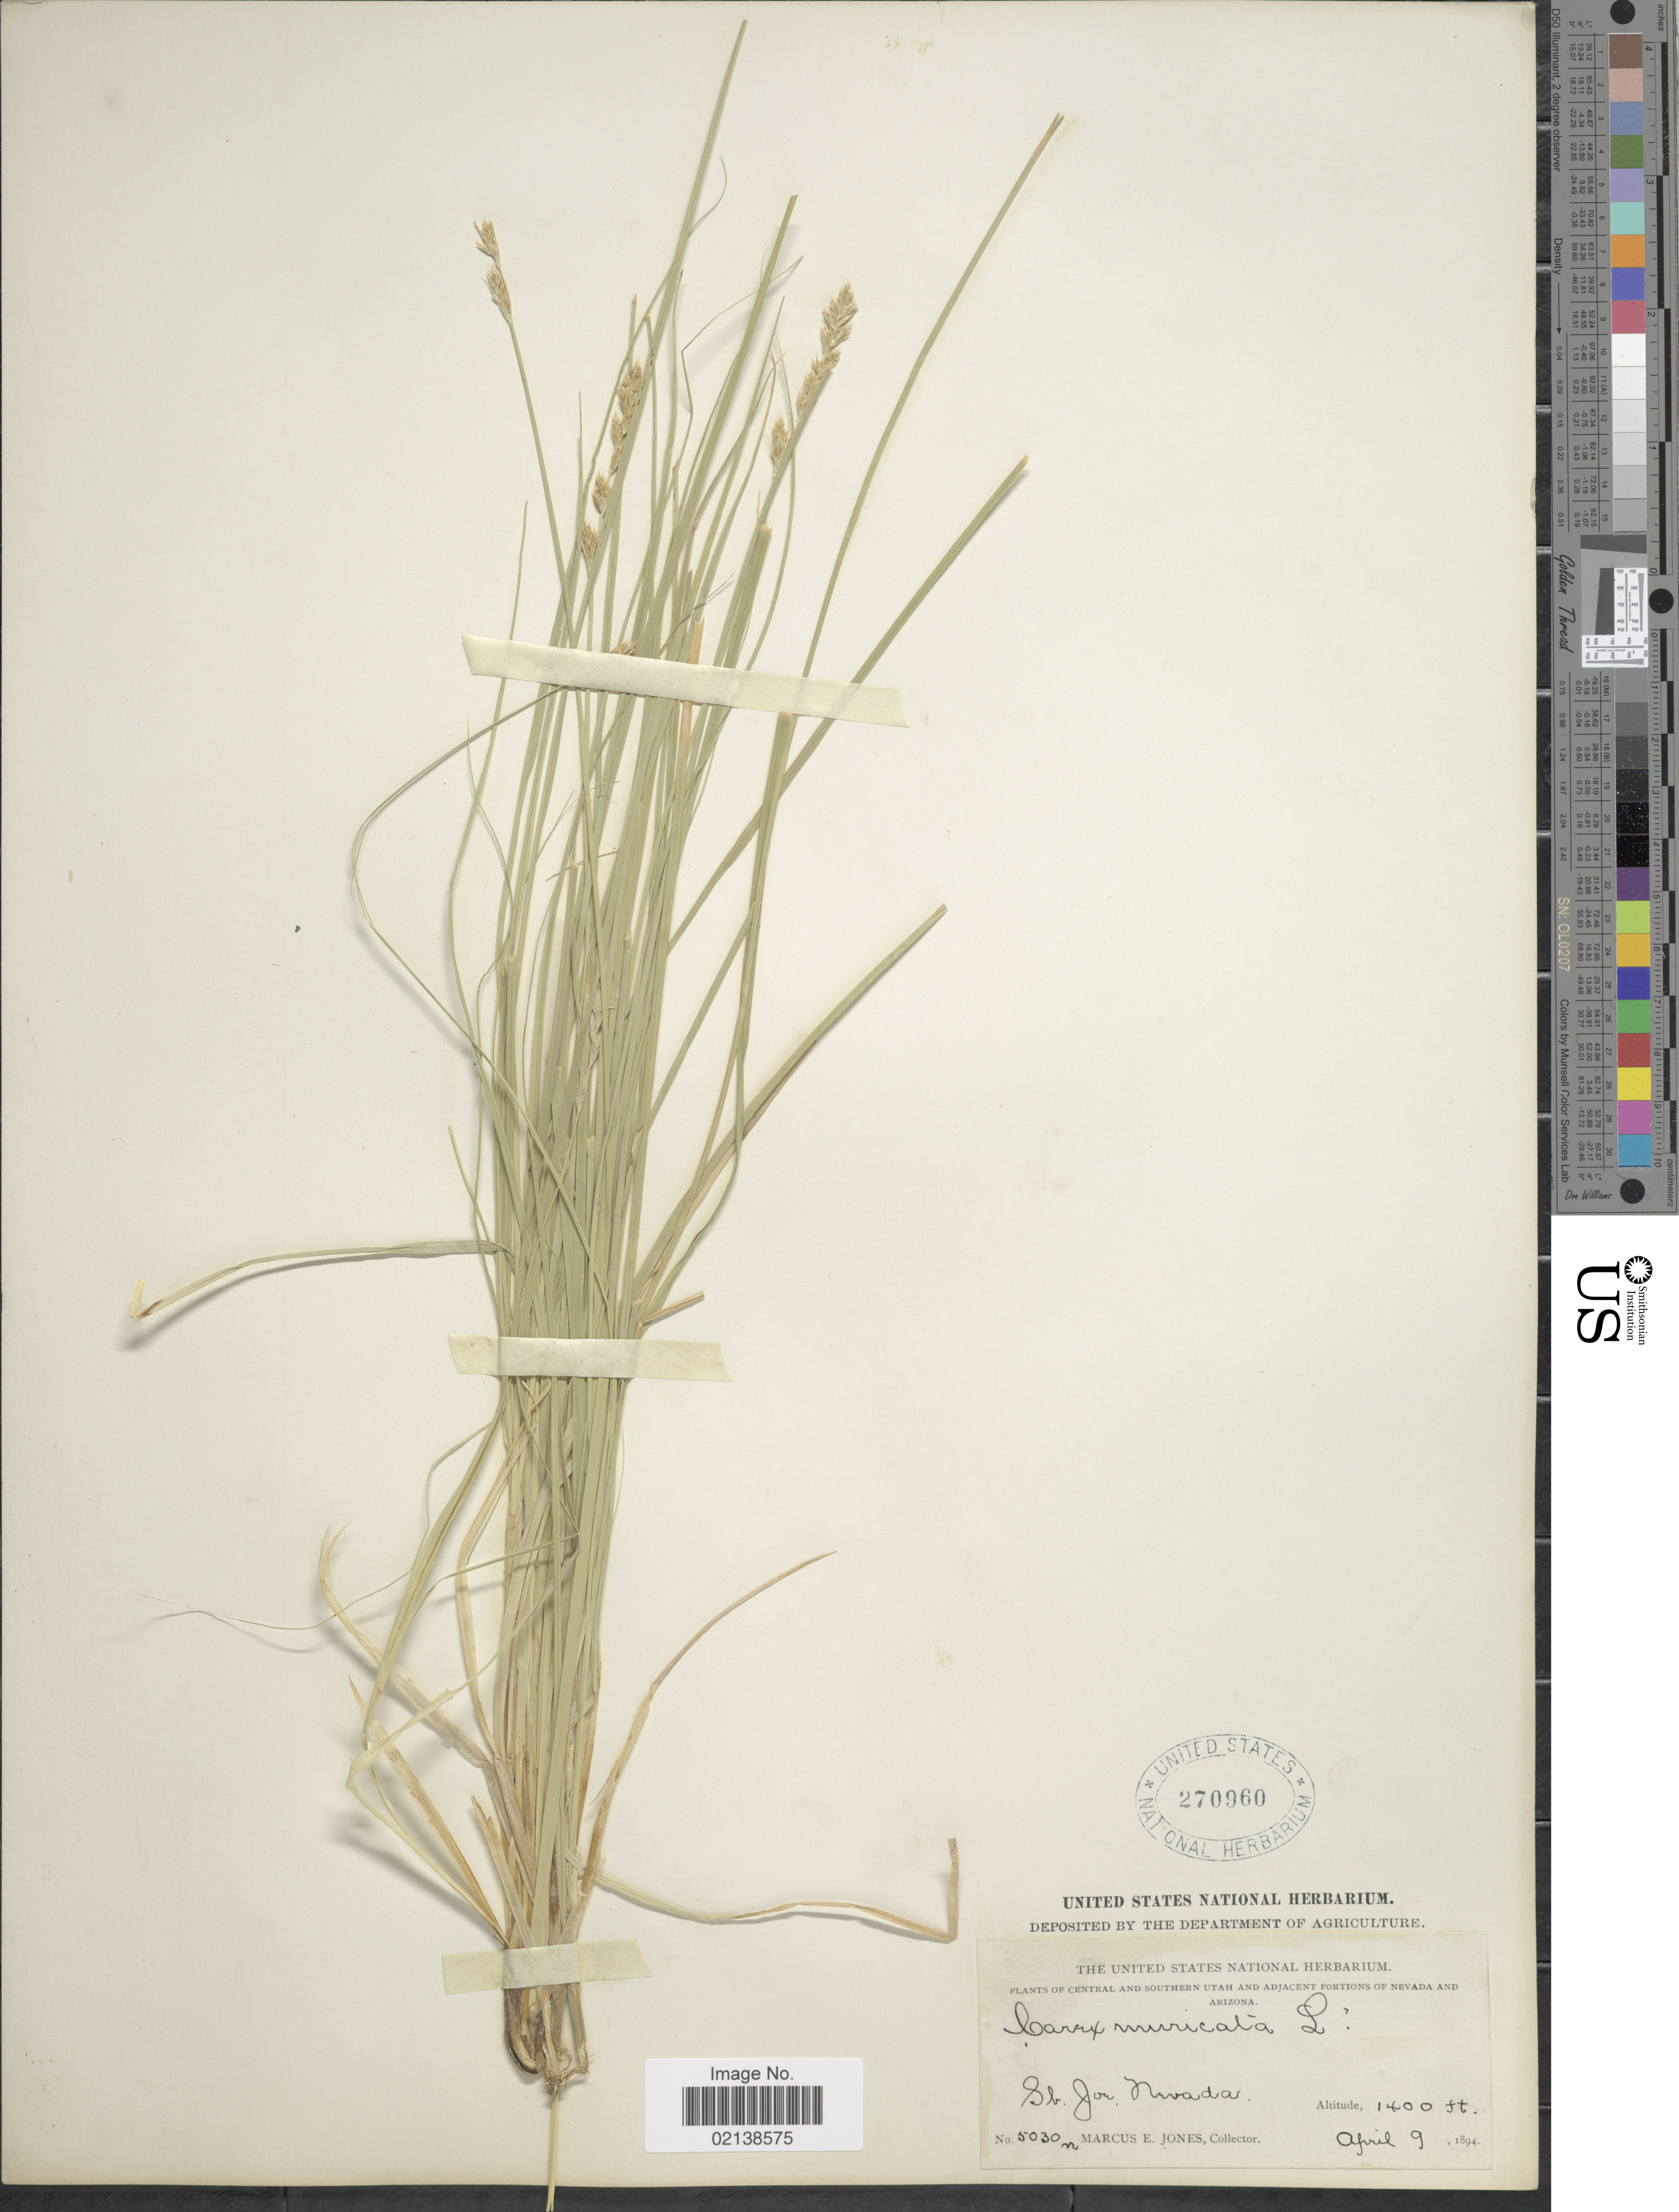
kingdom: Plantae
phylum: Tracheophyta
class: Liliopsida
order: Poales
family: Cyperaceae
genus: Carex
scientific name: Carex vallicola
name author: Dewey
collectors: M. E. Jones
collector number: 5030n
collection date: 1894-04-09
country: United States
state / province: Nevada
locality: St. Joe. (Saint Joseph)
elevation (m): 427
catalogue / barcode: US 270960